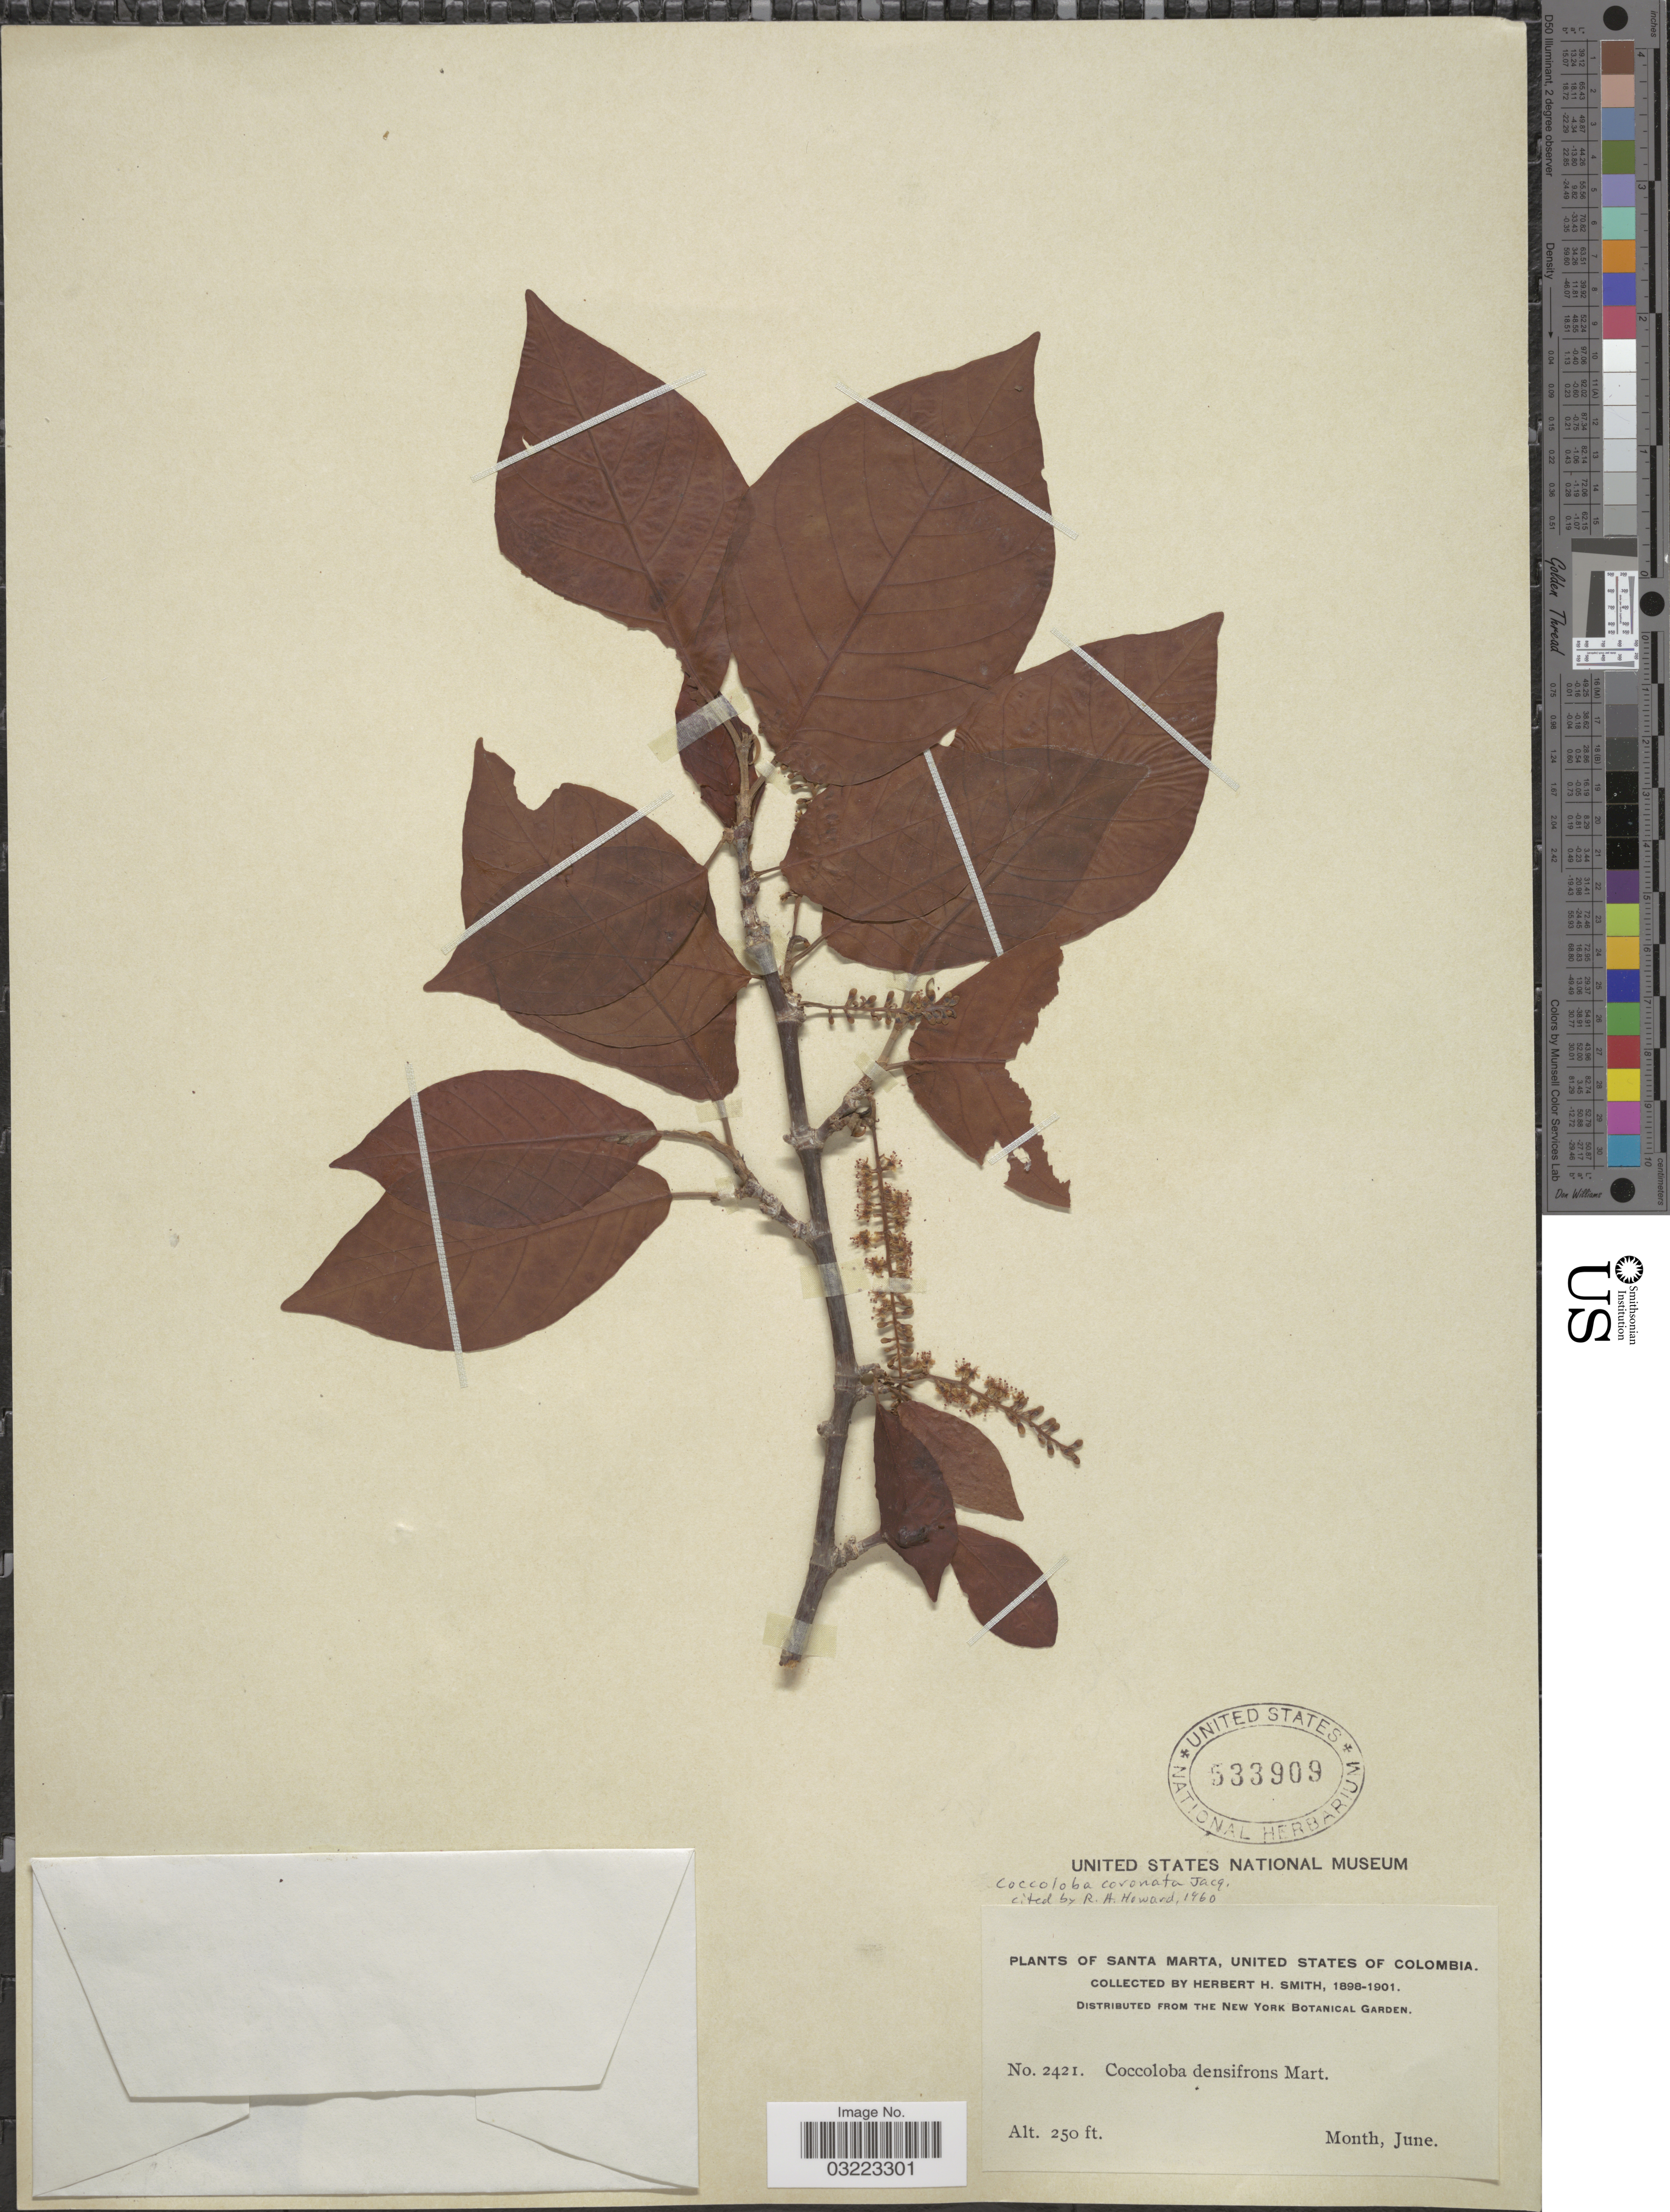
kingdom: Plantae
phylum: Tracheophyta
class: Magnoliopsida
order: Caryophyllales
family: Polygonaceae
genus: Coccoloba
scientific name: Coccoloba coronata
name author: Jacq.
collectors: Herbert H. Smith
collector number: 2421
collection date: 1898-06/1901-06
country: Colombia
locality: Santa Marta, United States of Colombia.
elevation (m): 76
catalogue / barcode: US 533909